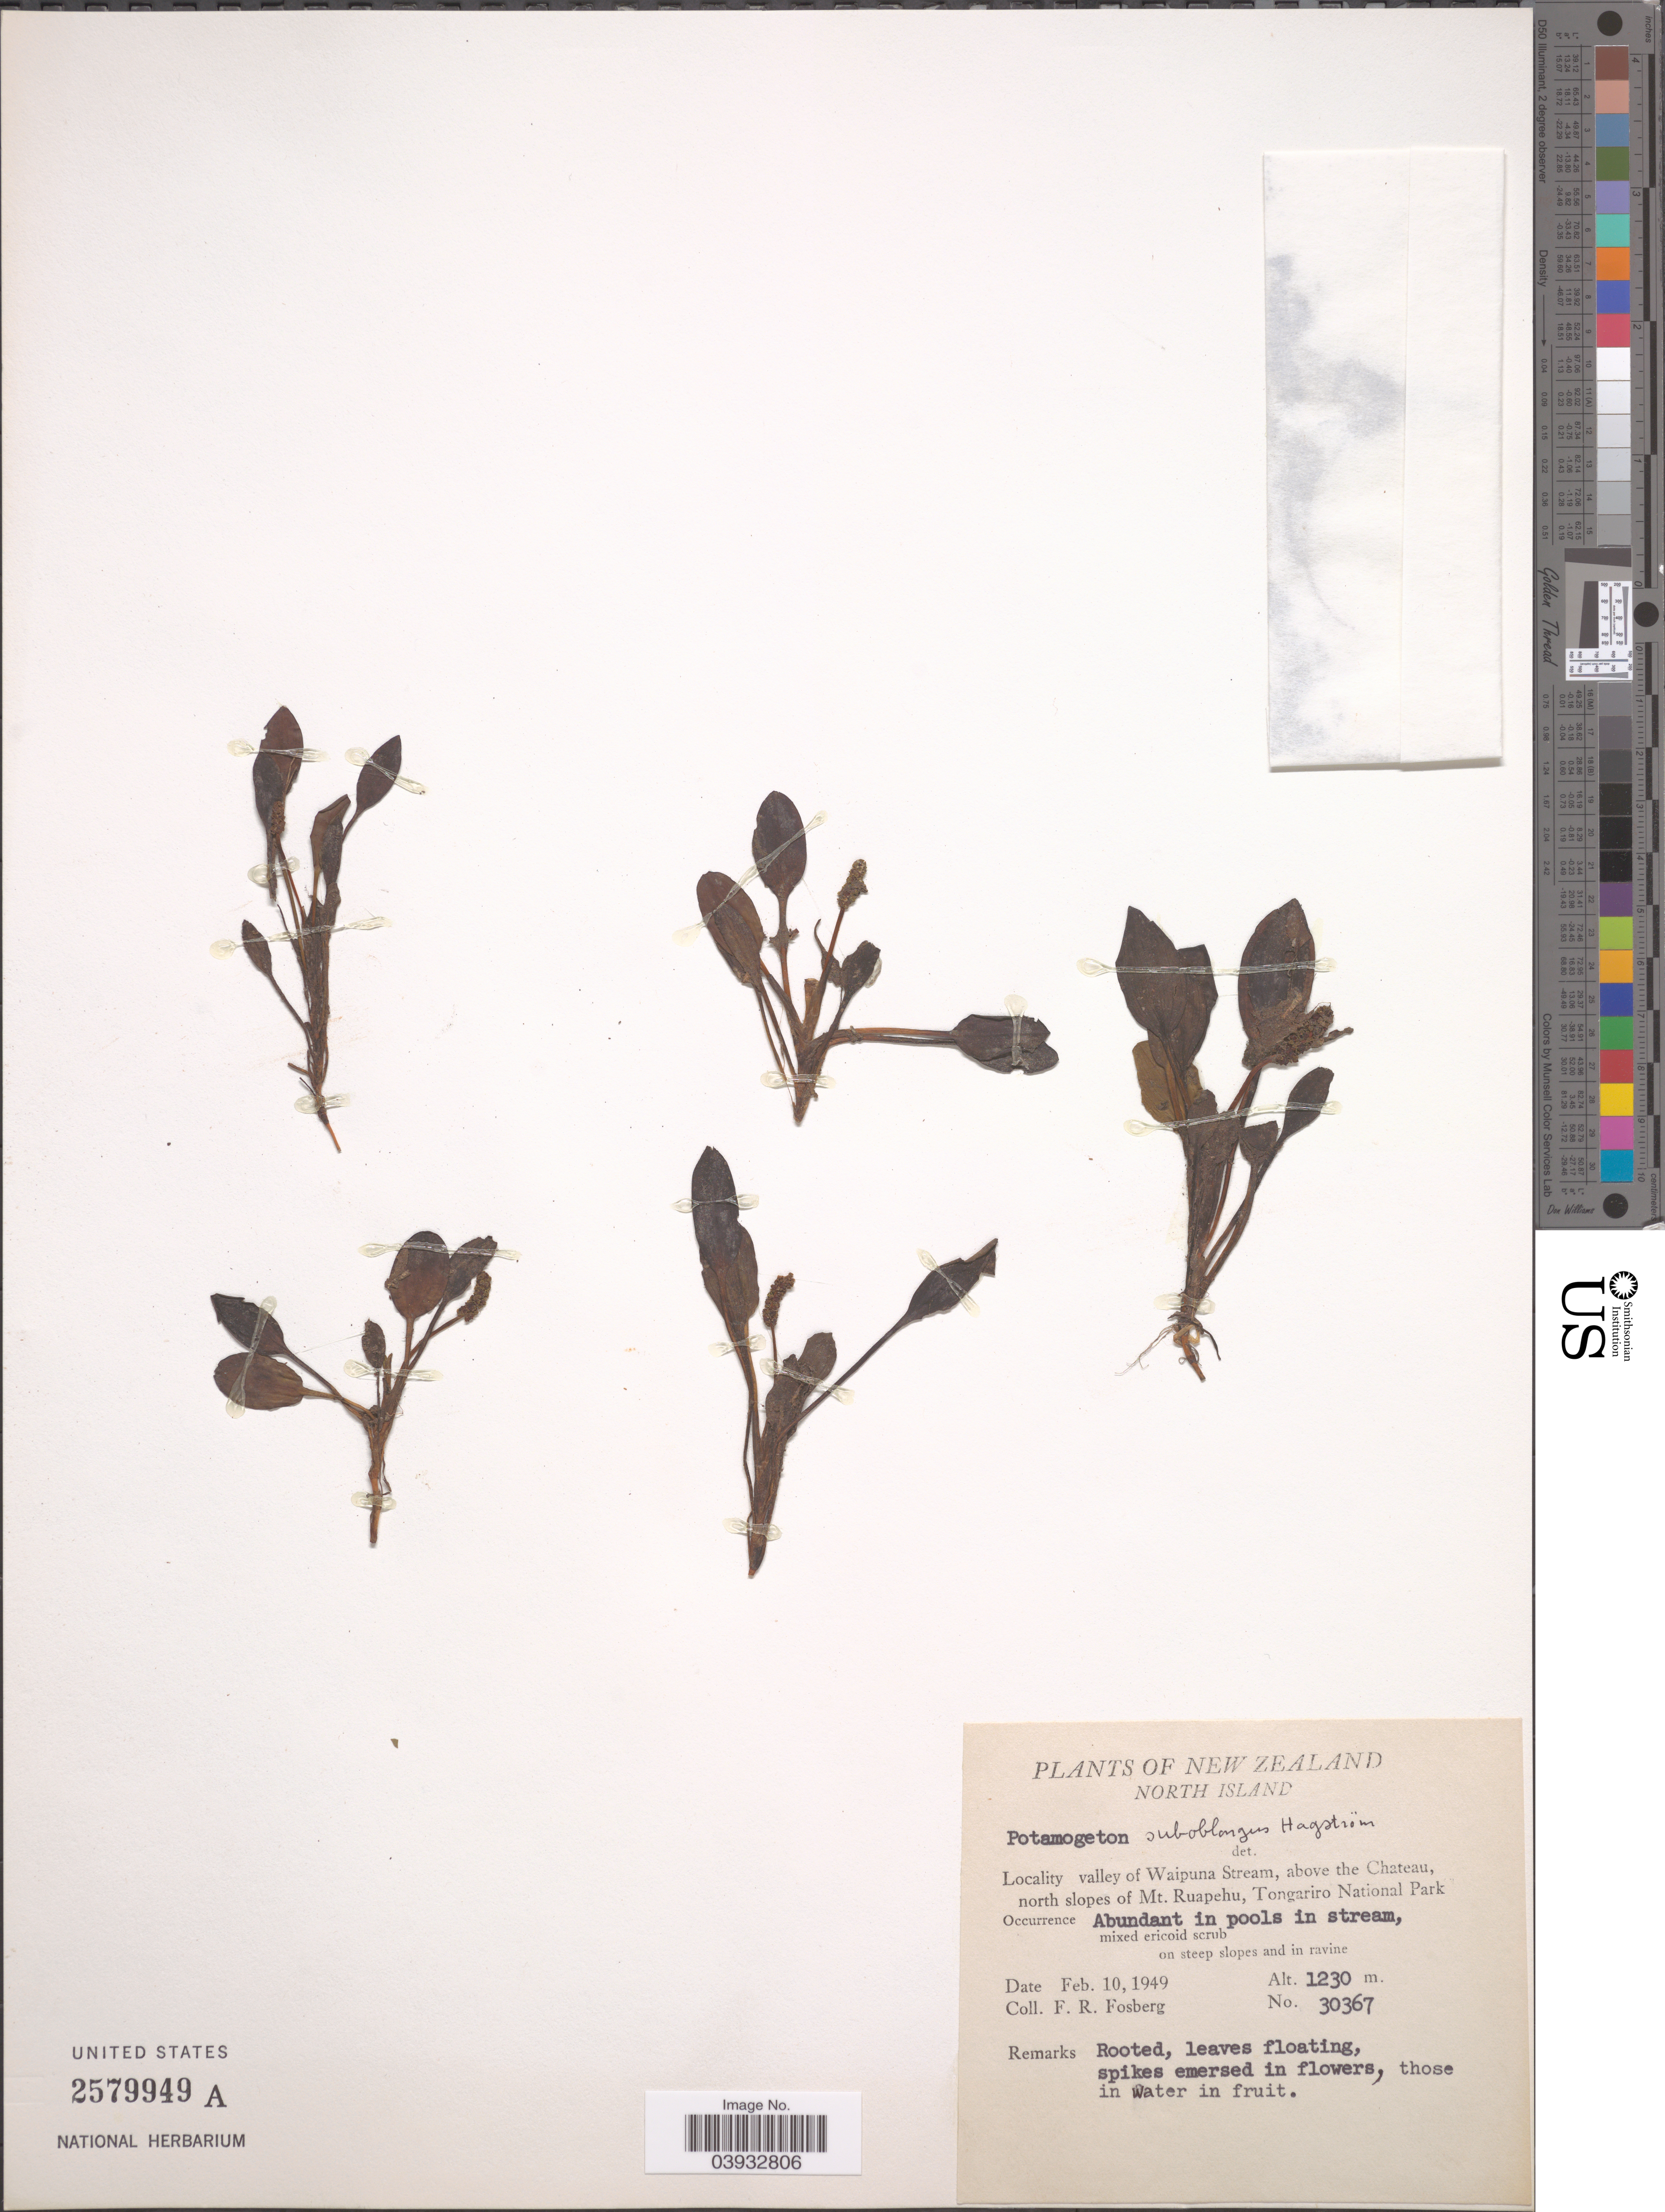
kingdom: Plantae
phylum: Tracheophyta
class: Liliopsida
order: Alismatales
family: Potamogetonaceae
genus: Potamogeton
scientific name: Potamogeton suboblongus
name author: Hagstr.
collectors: F. R. Fosberg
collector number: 30367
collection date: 1949-02-10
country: New Zealand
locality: North Island. Valley of Waipuna Stream, above the Chateau, north slopes of Mt. Ruapehu, Tongariro National Park.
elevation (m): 1230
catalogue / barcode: US 2579949A